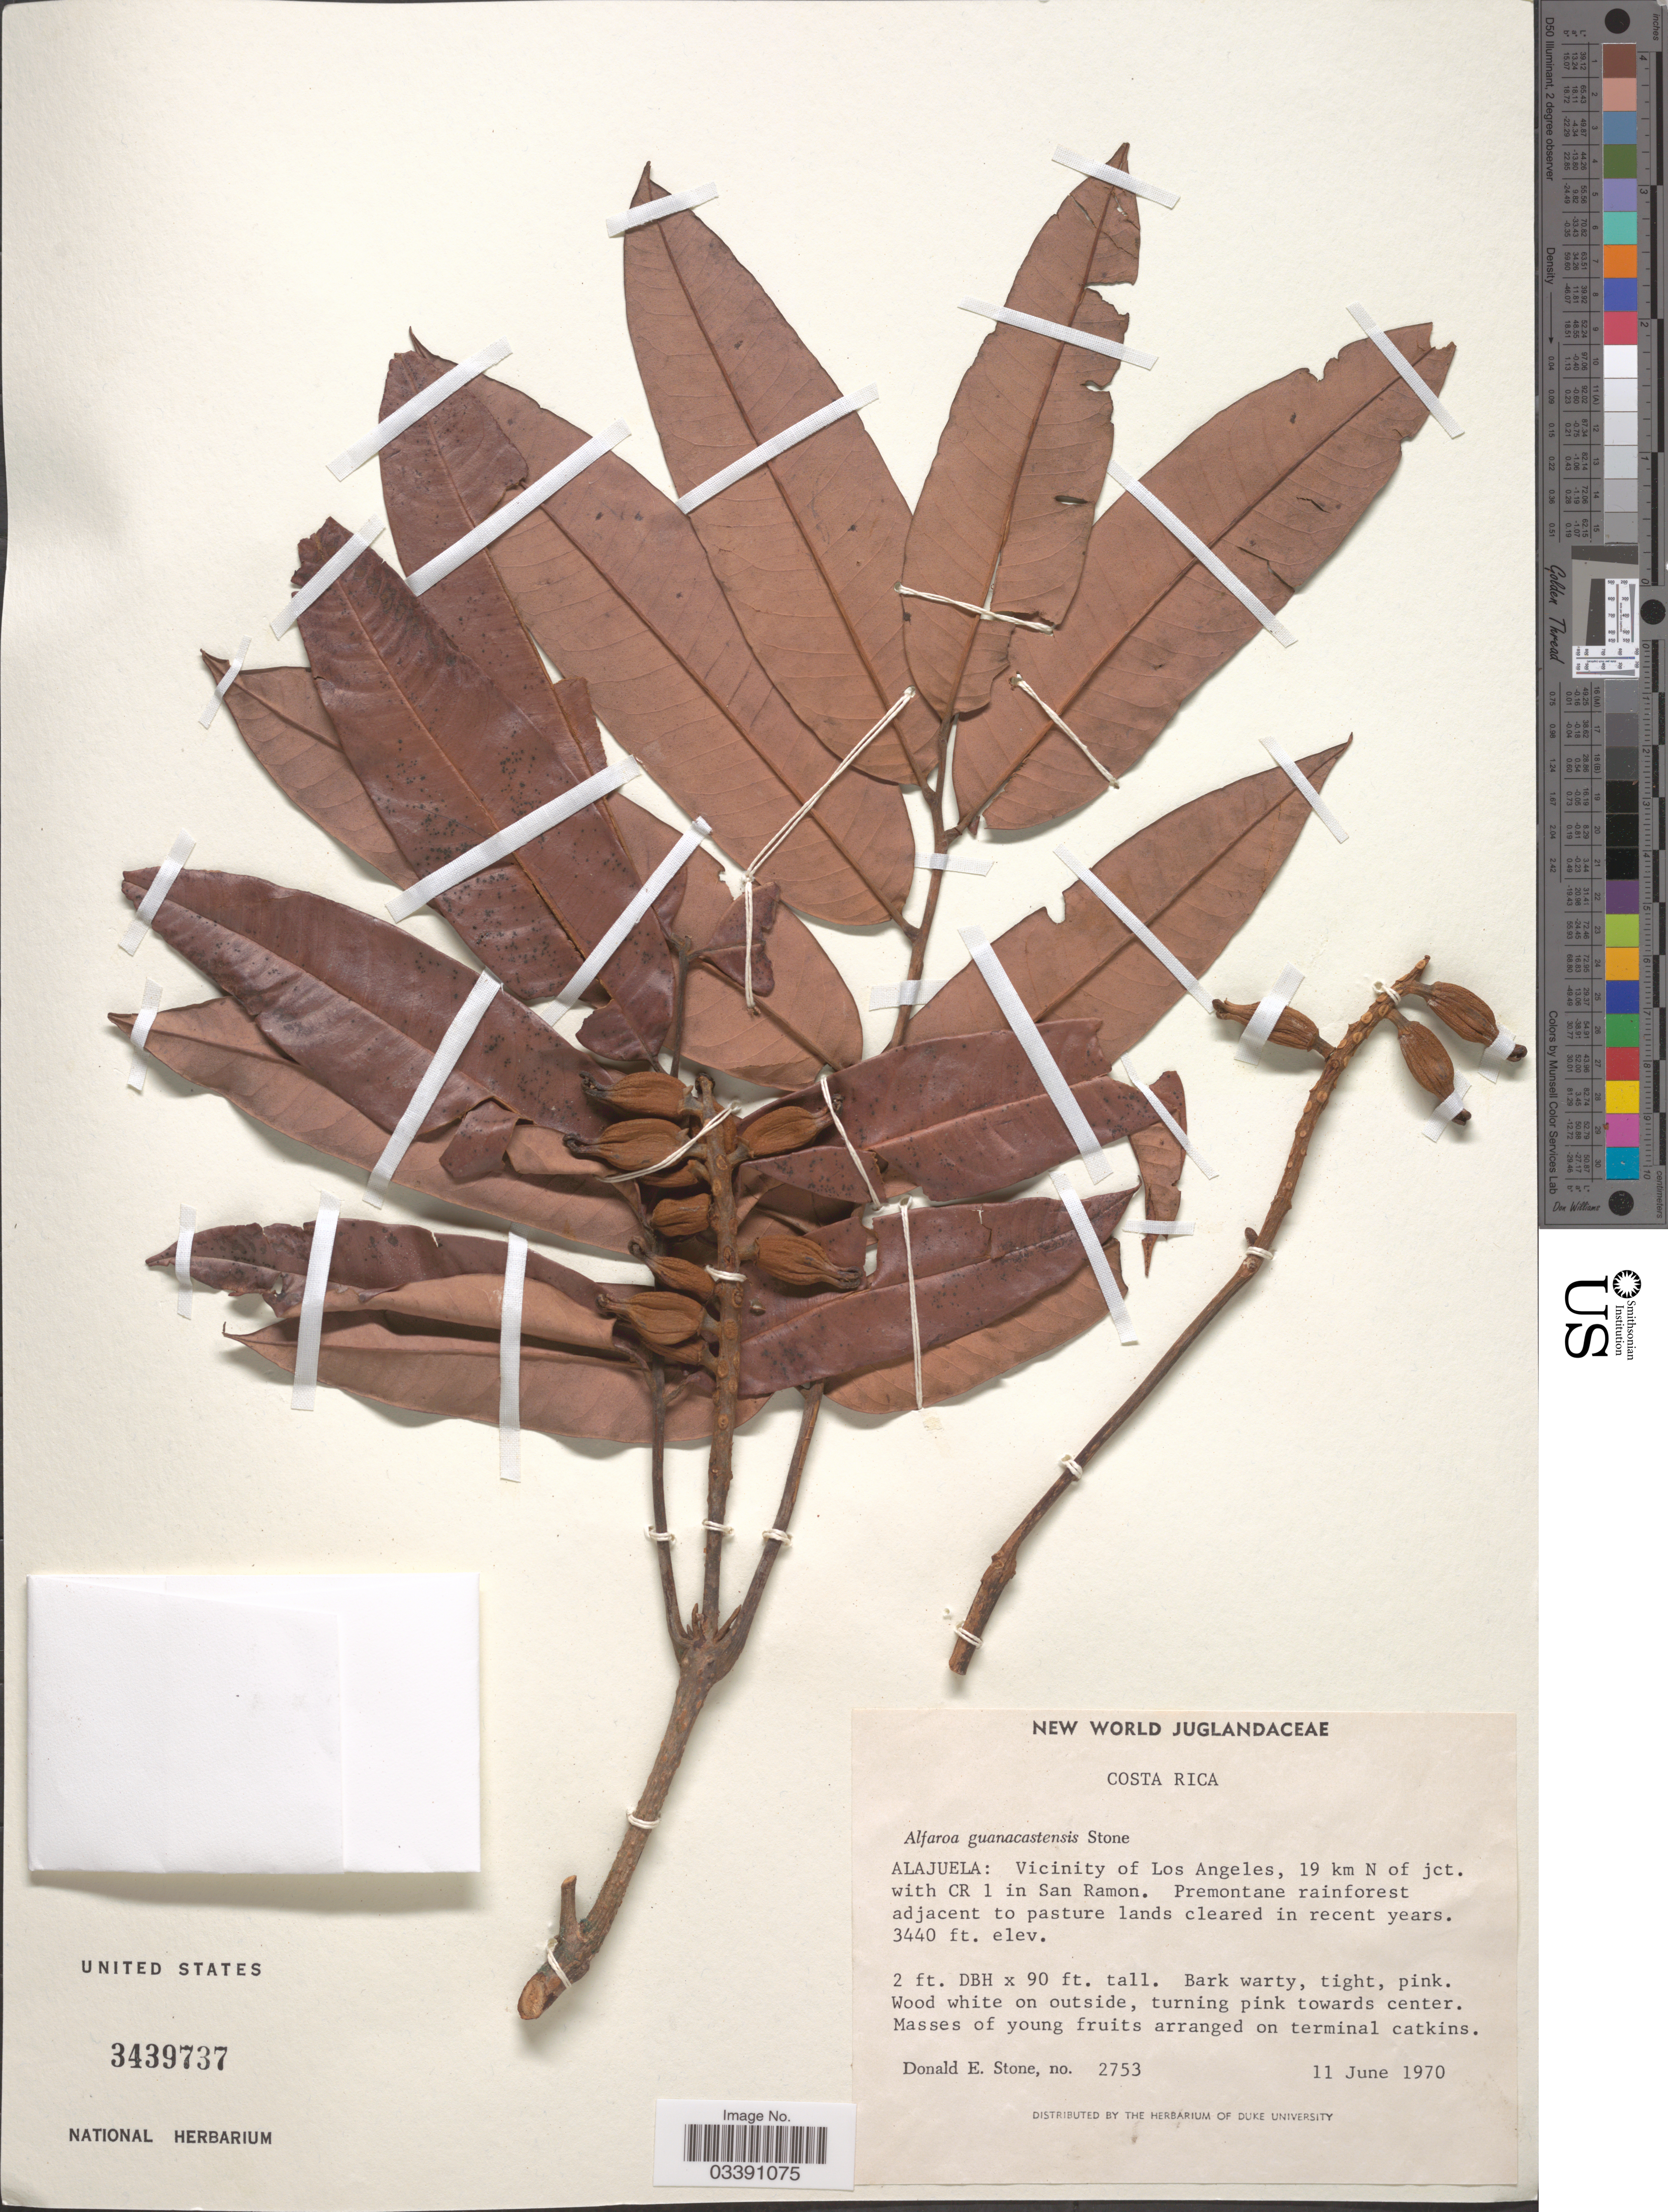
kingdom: Plantae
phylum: Tracheophyta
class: Magnoliopsida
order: Fagales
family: Juglandaceae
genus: Alfaroa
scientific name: Alfaroa guanacastensis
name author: D.E Stone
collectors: D. Stone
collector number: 2753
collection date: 1970-06-11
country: Costa Rica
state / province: Alajuela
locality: Vicinity of Los Angeles, 19 km N of jct. with CR 1 in San Ramon.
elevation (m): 1049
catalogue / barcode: US 3439737